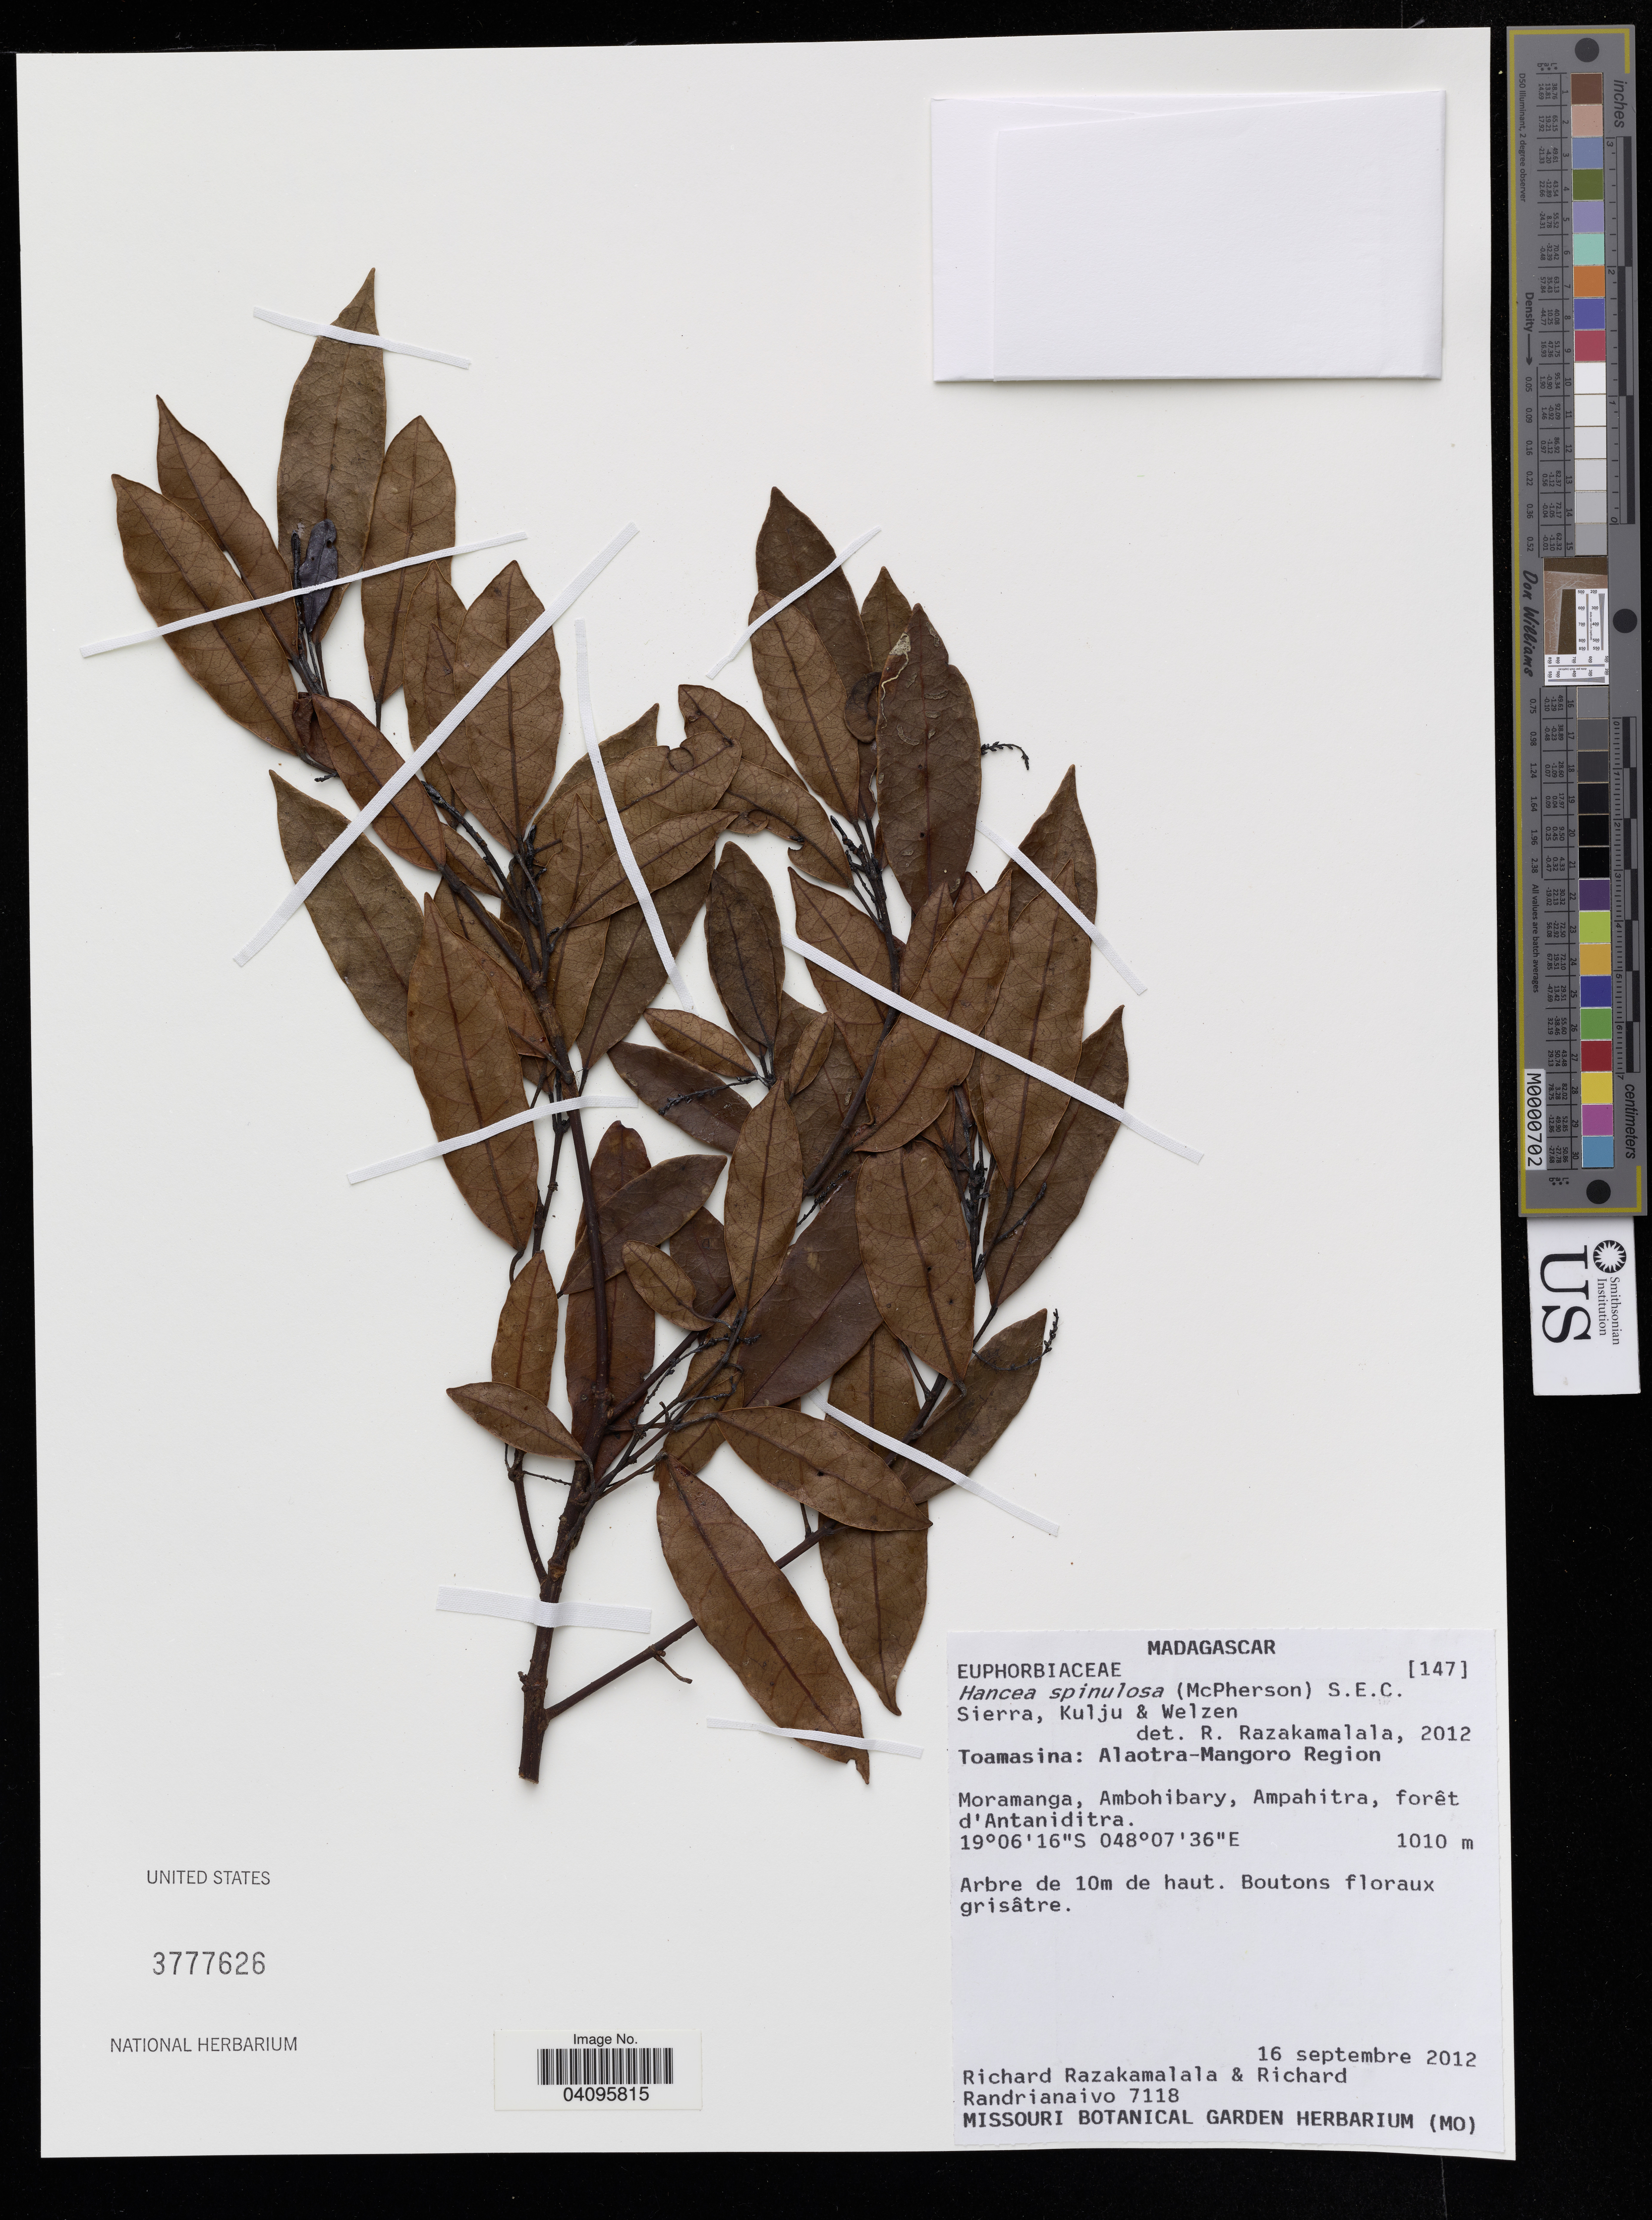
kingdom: Plantae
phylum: Tracheophyta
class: Magnoliopsida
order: Malpighiales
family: Euphorbiaceae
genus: Hancea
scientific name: Hancea spinulosa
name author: (McPherson) S.E.C. Sierra et al.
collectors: R. Razakamalala & R. Randrianaivo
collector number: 7118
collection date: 2012-09-16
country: Madagascar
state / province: Toamasina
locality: Alaotra-Mangoro Region. Moramanga, Ambohibary, Ampahitra, forêt d'Antaniditra.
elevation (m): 1010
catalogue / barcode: US 3777626